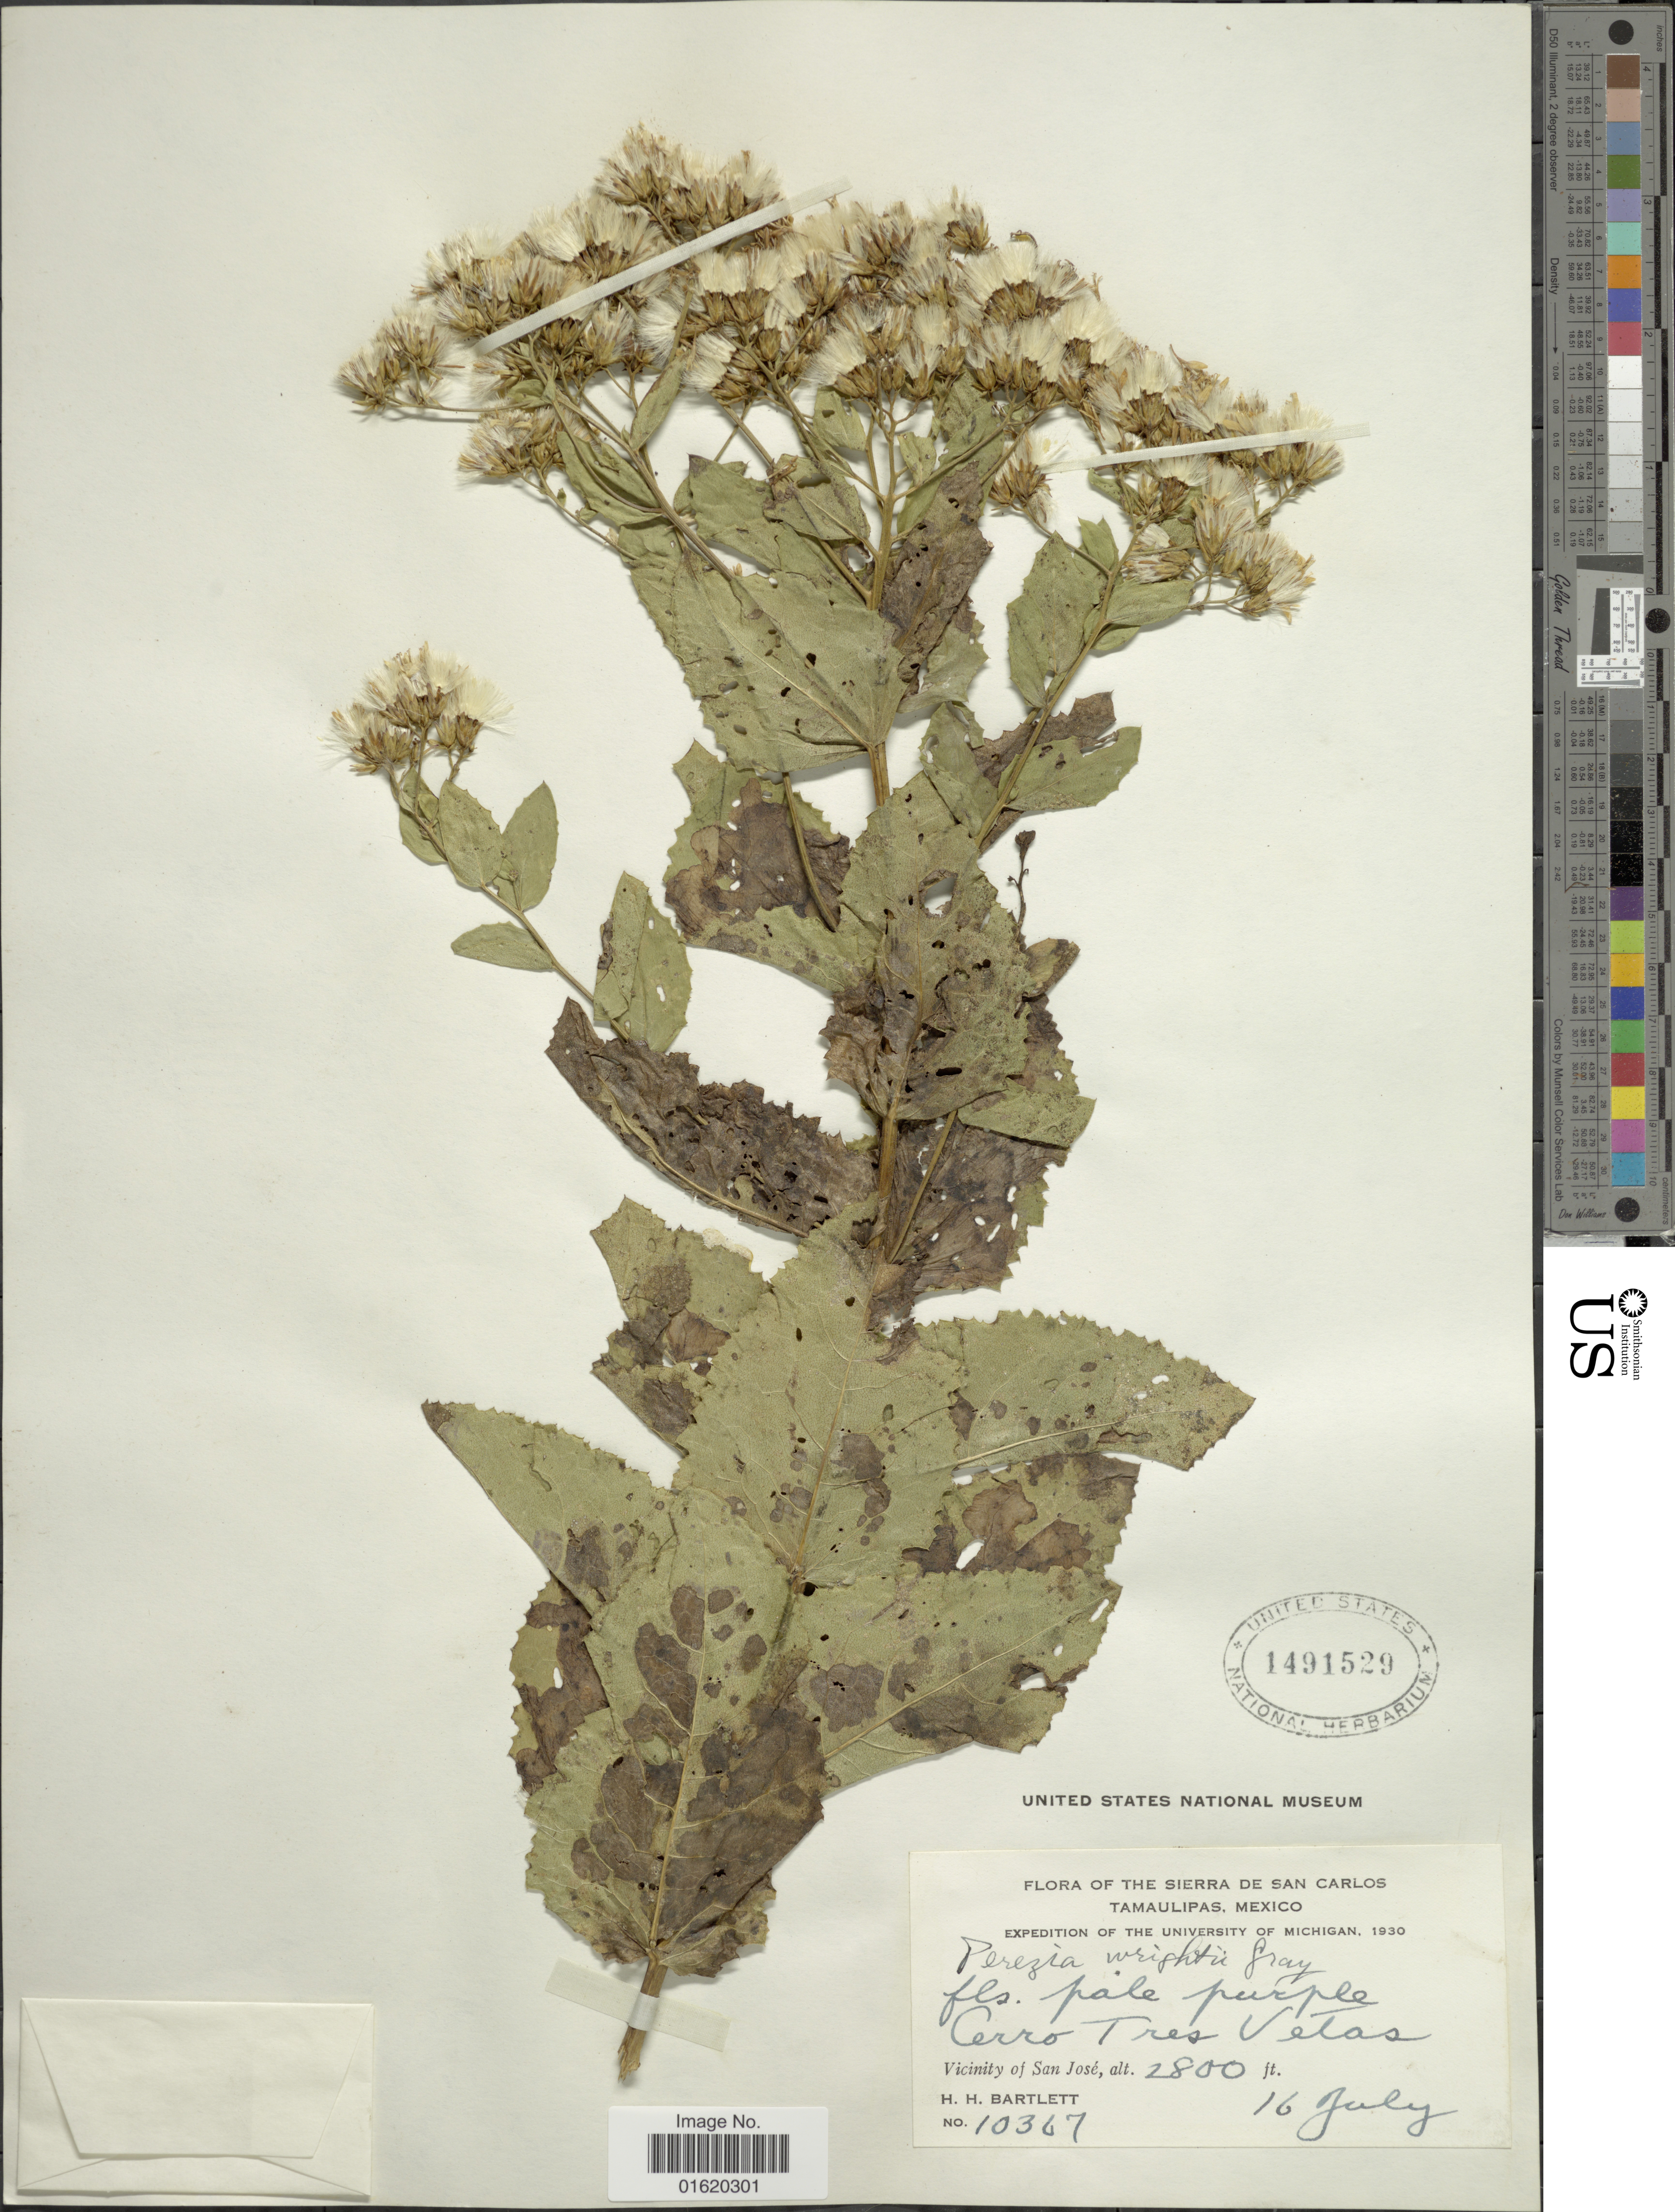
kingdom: Plantae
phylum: Tracheophyta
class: Magnoliopsida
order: Asterales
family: Asteraceae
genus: Acourtia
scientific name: Acourtia wrightii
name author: (A. Gray) Reveal & R.M. King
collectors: H. H. Bartlett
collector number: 10367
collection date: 1930-07-16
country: Mexico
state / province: Tamaulipas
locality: Cerro Tres Vetas, vicinity of San José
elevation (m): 853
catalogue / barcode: US 1491529